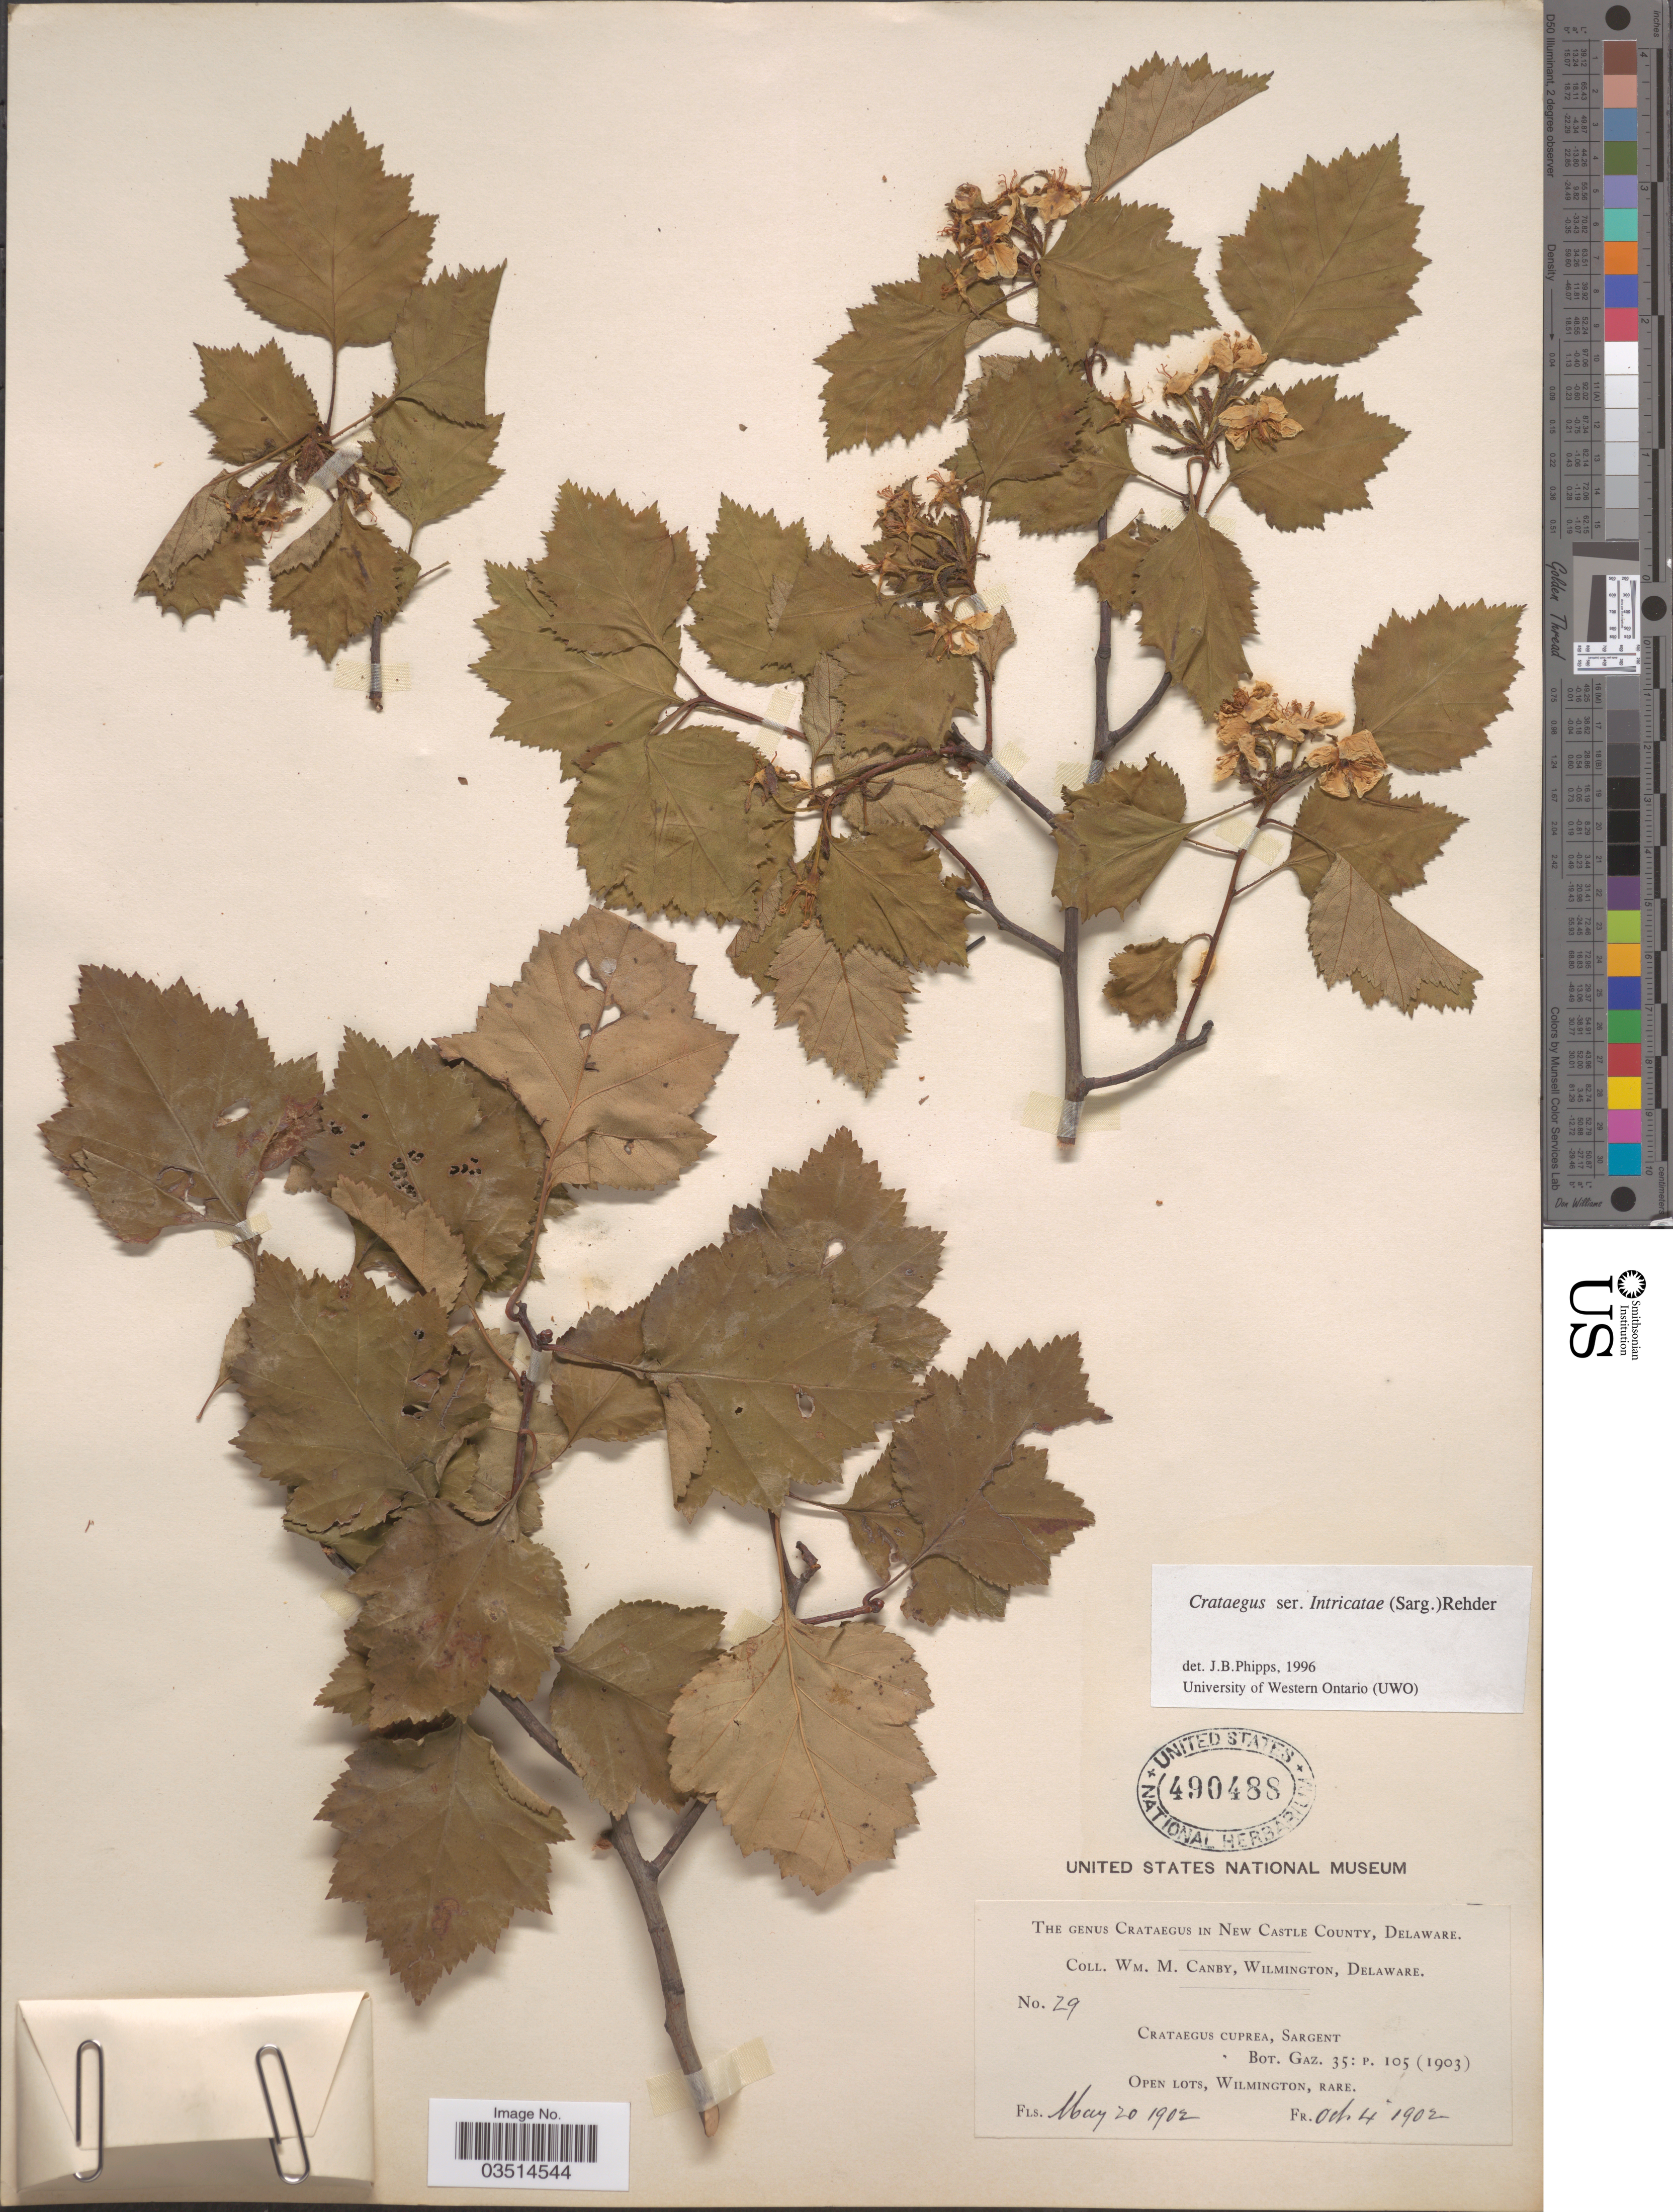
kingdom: Plantae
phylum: Tracheophyta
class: Magnoliopsida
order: Rosales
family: Rosaceae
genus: Crataegus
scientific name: Crataegus cuprina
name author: J.B. Phipps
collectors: W. M. Canby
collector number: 29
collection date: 1902-05-20/1902-10-04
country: United States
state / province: Delaware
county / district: New Castle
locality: In New Castle County. Wilmington.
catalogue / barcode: US 490488